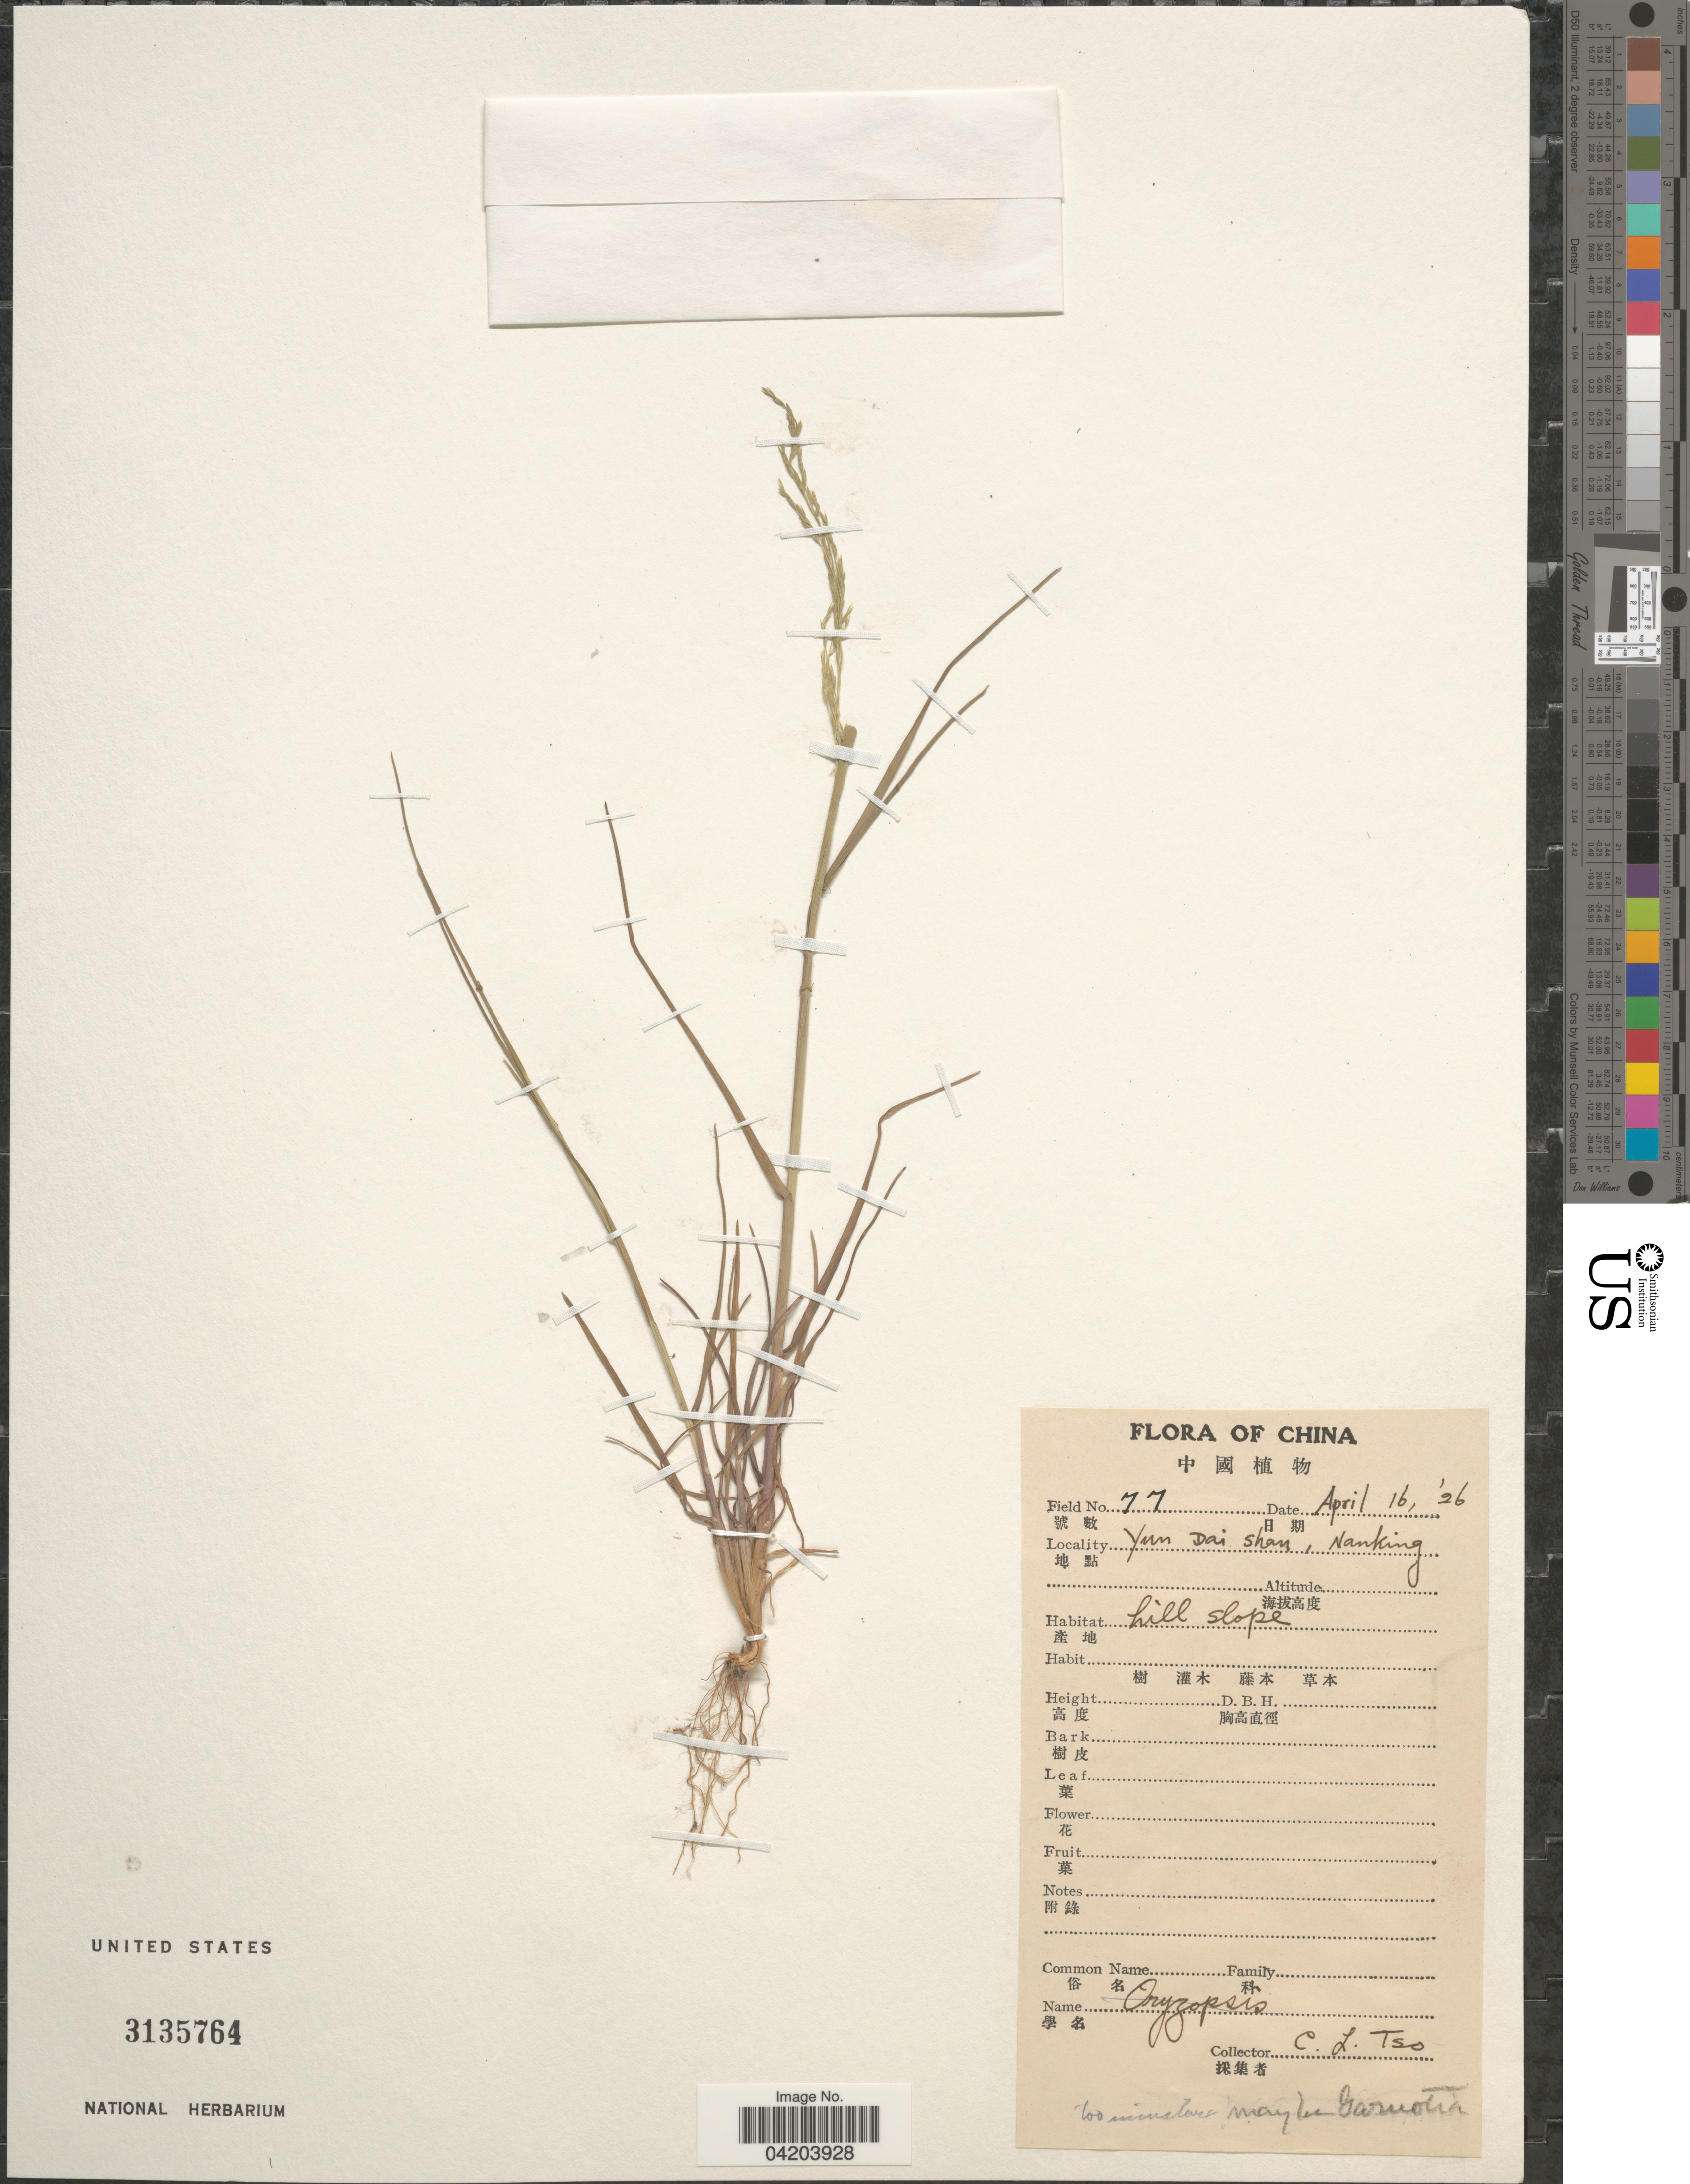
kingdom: Plantae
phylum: Tracheophyta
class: Liliopsida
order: Poales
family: Poaceae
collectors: C. Tso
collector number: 77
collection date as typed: Transcribed d/m/y: 16/4/26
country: China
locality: Yun Dai Shan, Nanking.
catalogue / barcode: US 3135764